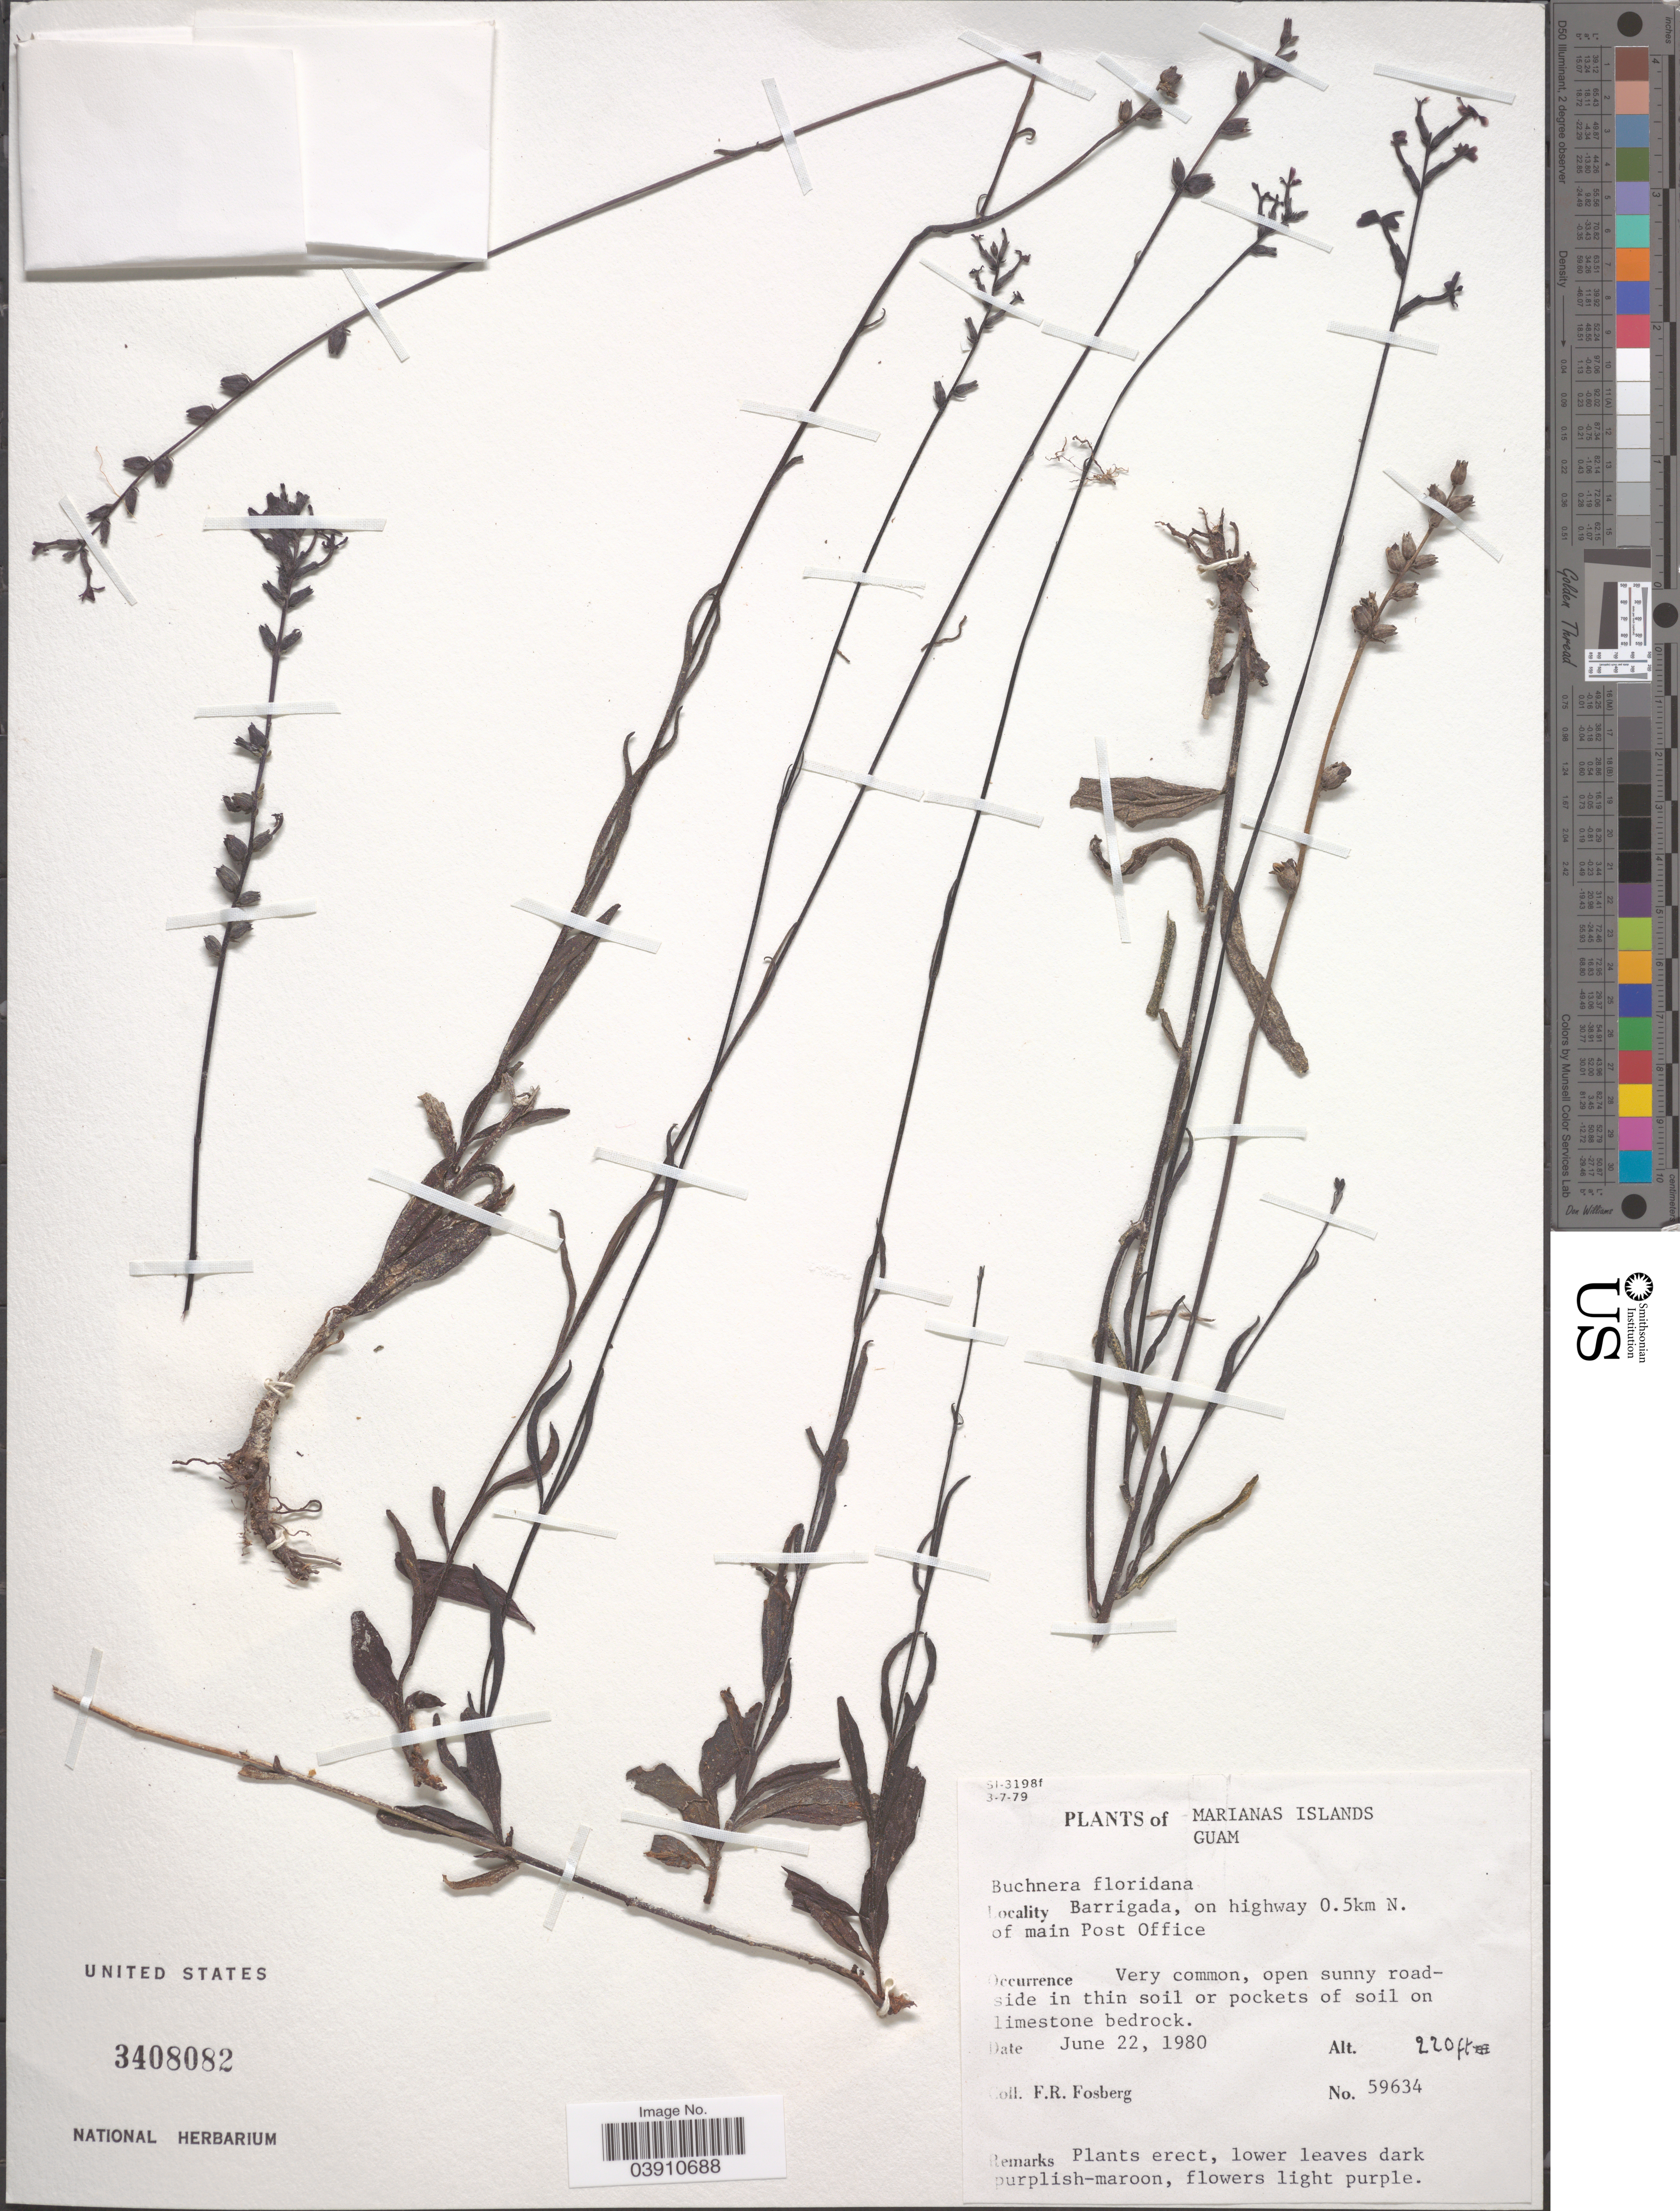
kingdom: Plantae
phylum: Tracheophyta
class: Magnoliopsida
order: Lamiales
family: Orobanchaceae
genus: Buchnera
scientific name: Buchnera floridana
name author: Gand.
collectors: F. R. Fosberg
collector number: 59634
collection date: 1980-06-22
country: Guam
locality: Marians Islands. Barrigada, on highway 0.5km N. of main Post Office.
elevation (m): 67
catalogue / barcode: US 3408082